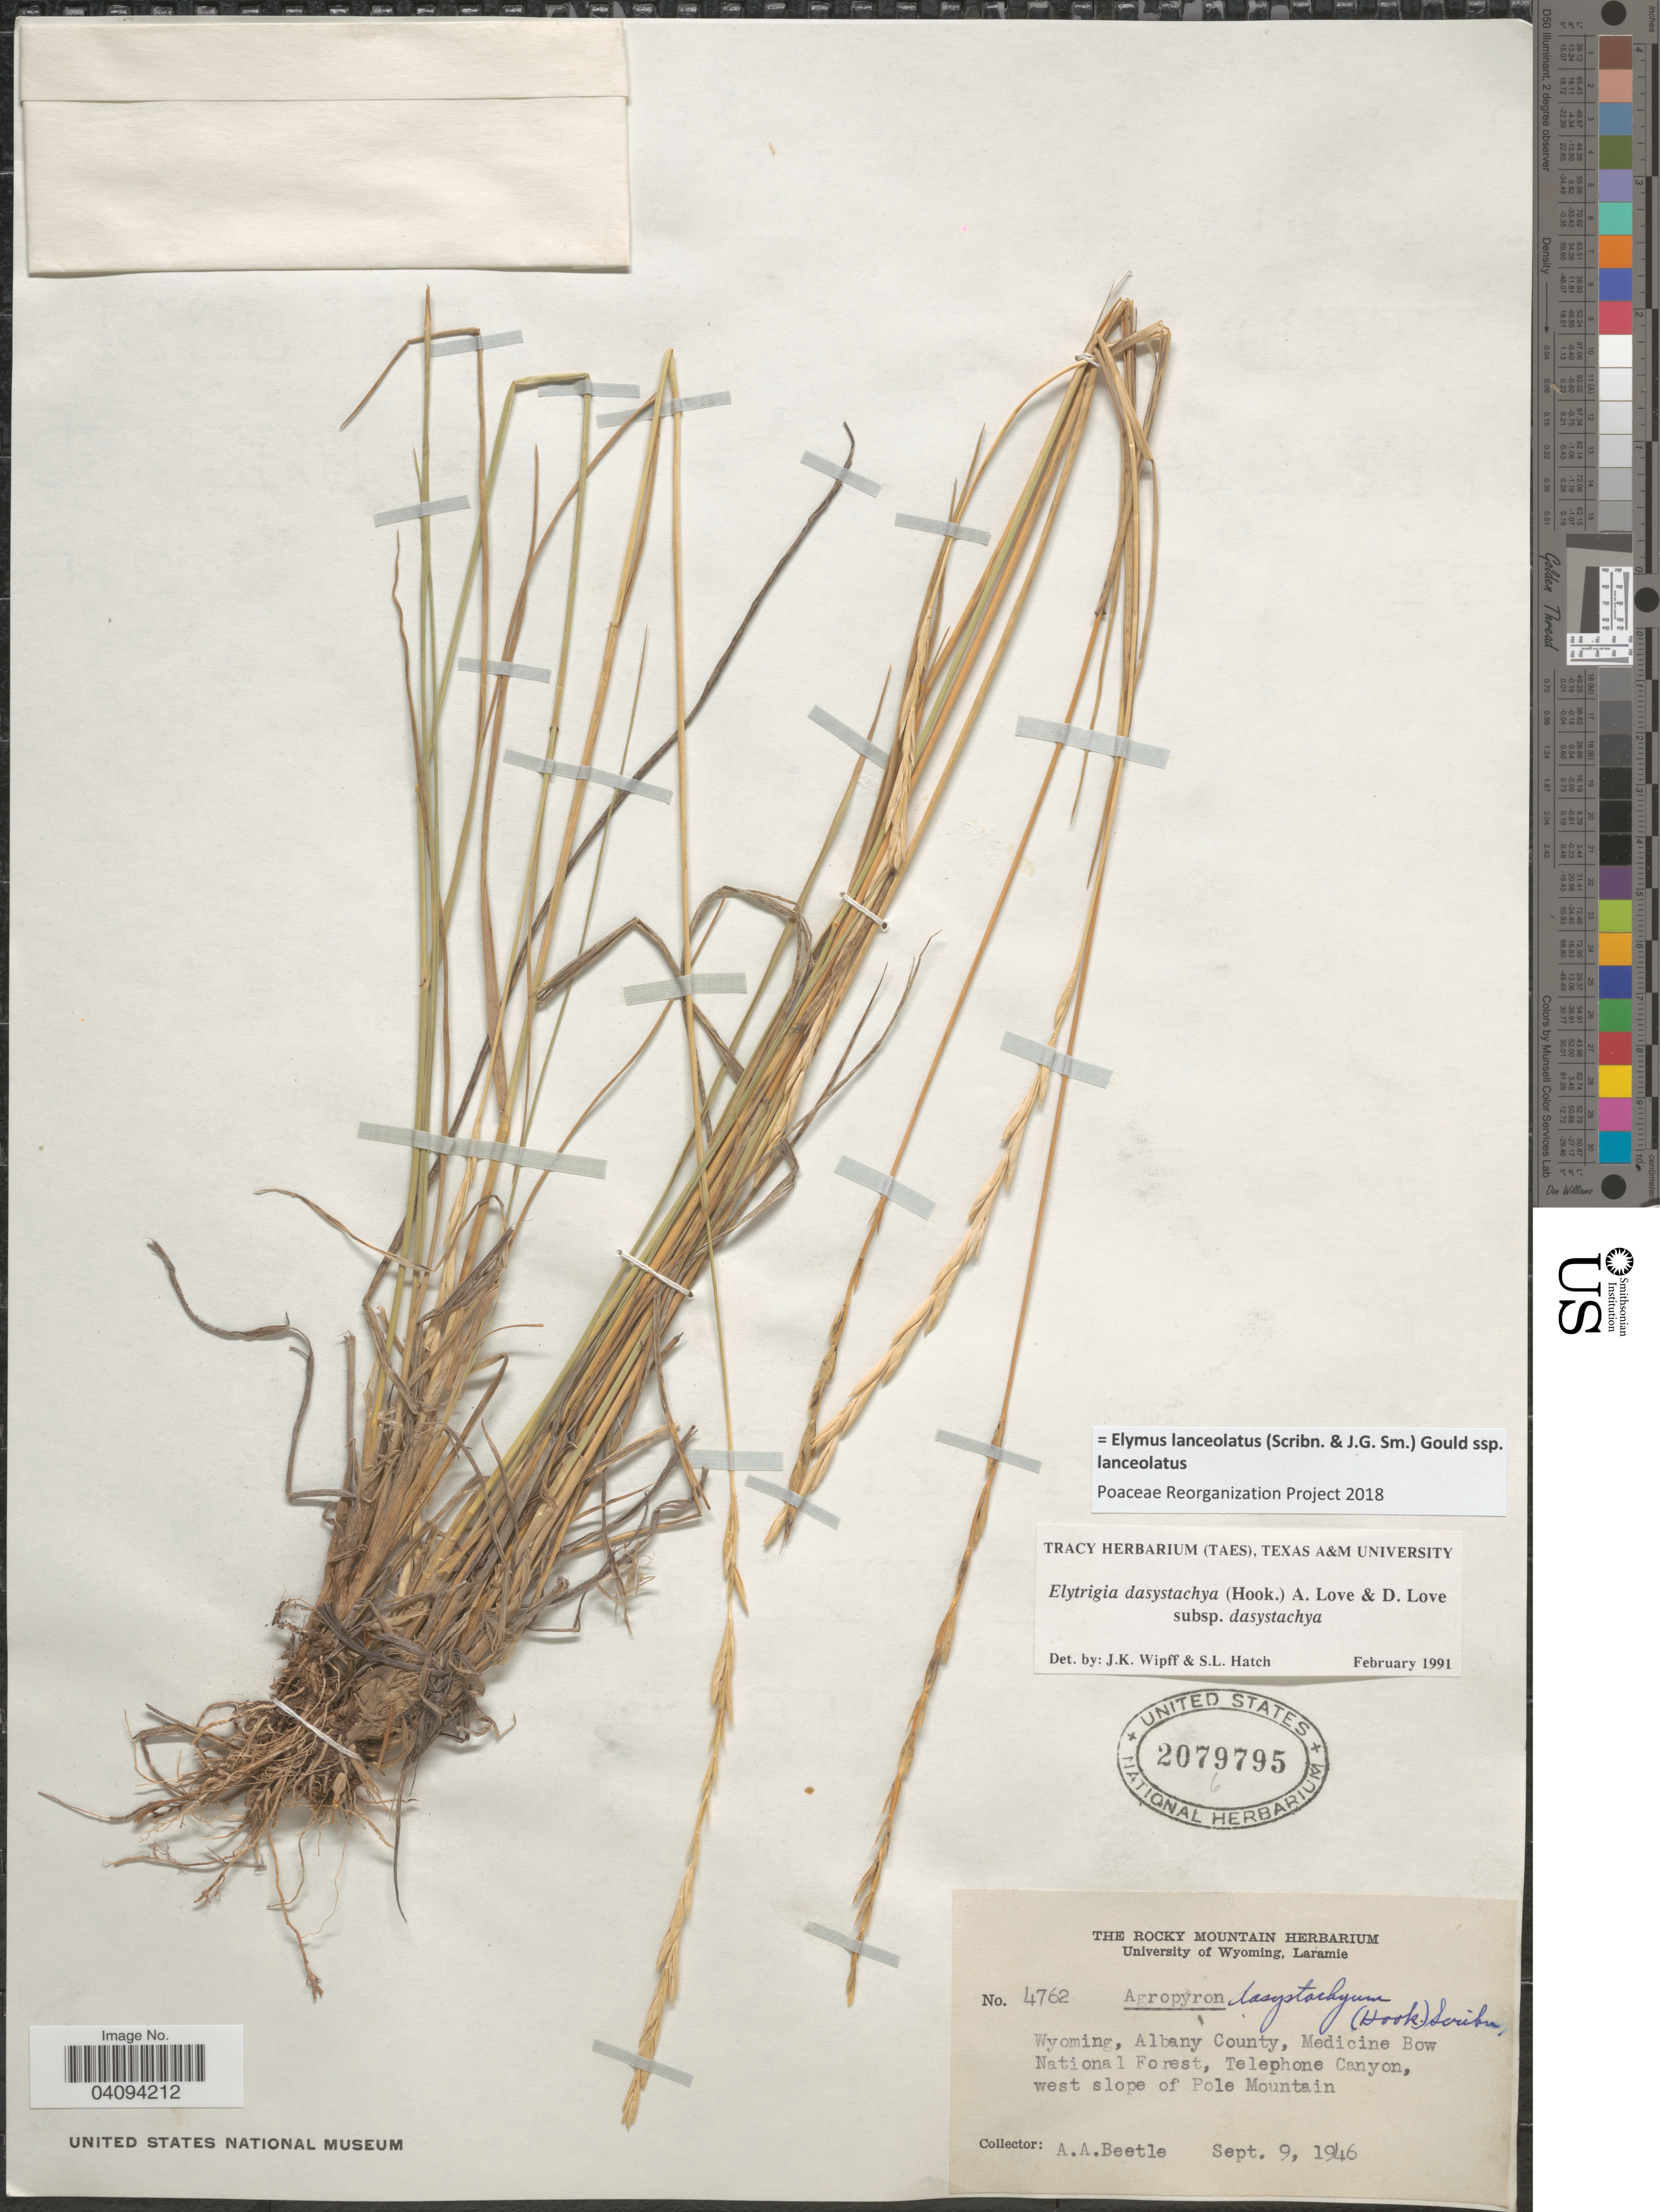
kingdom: Plantae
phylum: Tracheophyta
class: Liliopsida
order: Poales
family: Poaceae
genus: Elymus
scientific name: Elymus lanceolatus subsp. lanceolatus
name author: (Scribn. & J.G. Sm.) Gould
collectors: A. A. Beetle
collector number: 4762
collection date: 1946-09-09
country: United States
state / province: Wyoming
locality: Albany County, Medicine Bow National Forest, Telephone Canyon, west slope of Pole Mountain.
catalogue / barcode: US 2079795